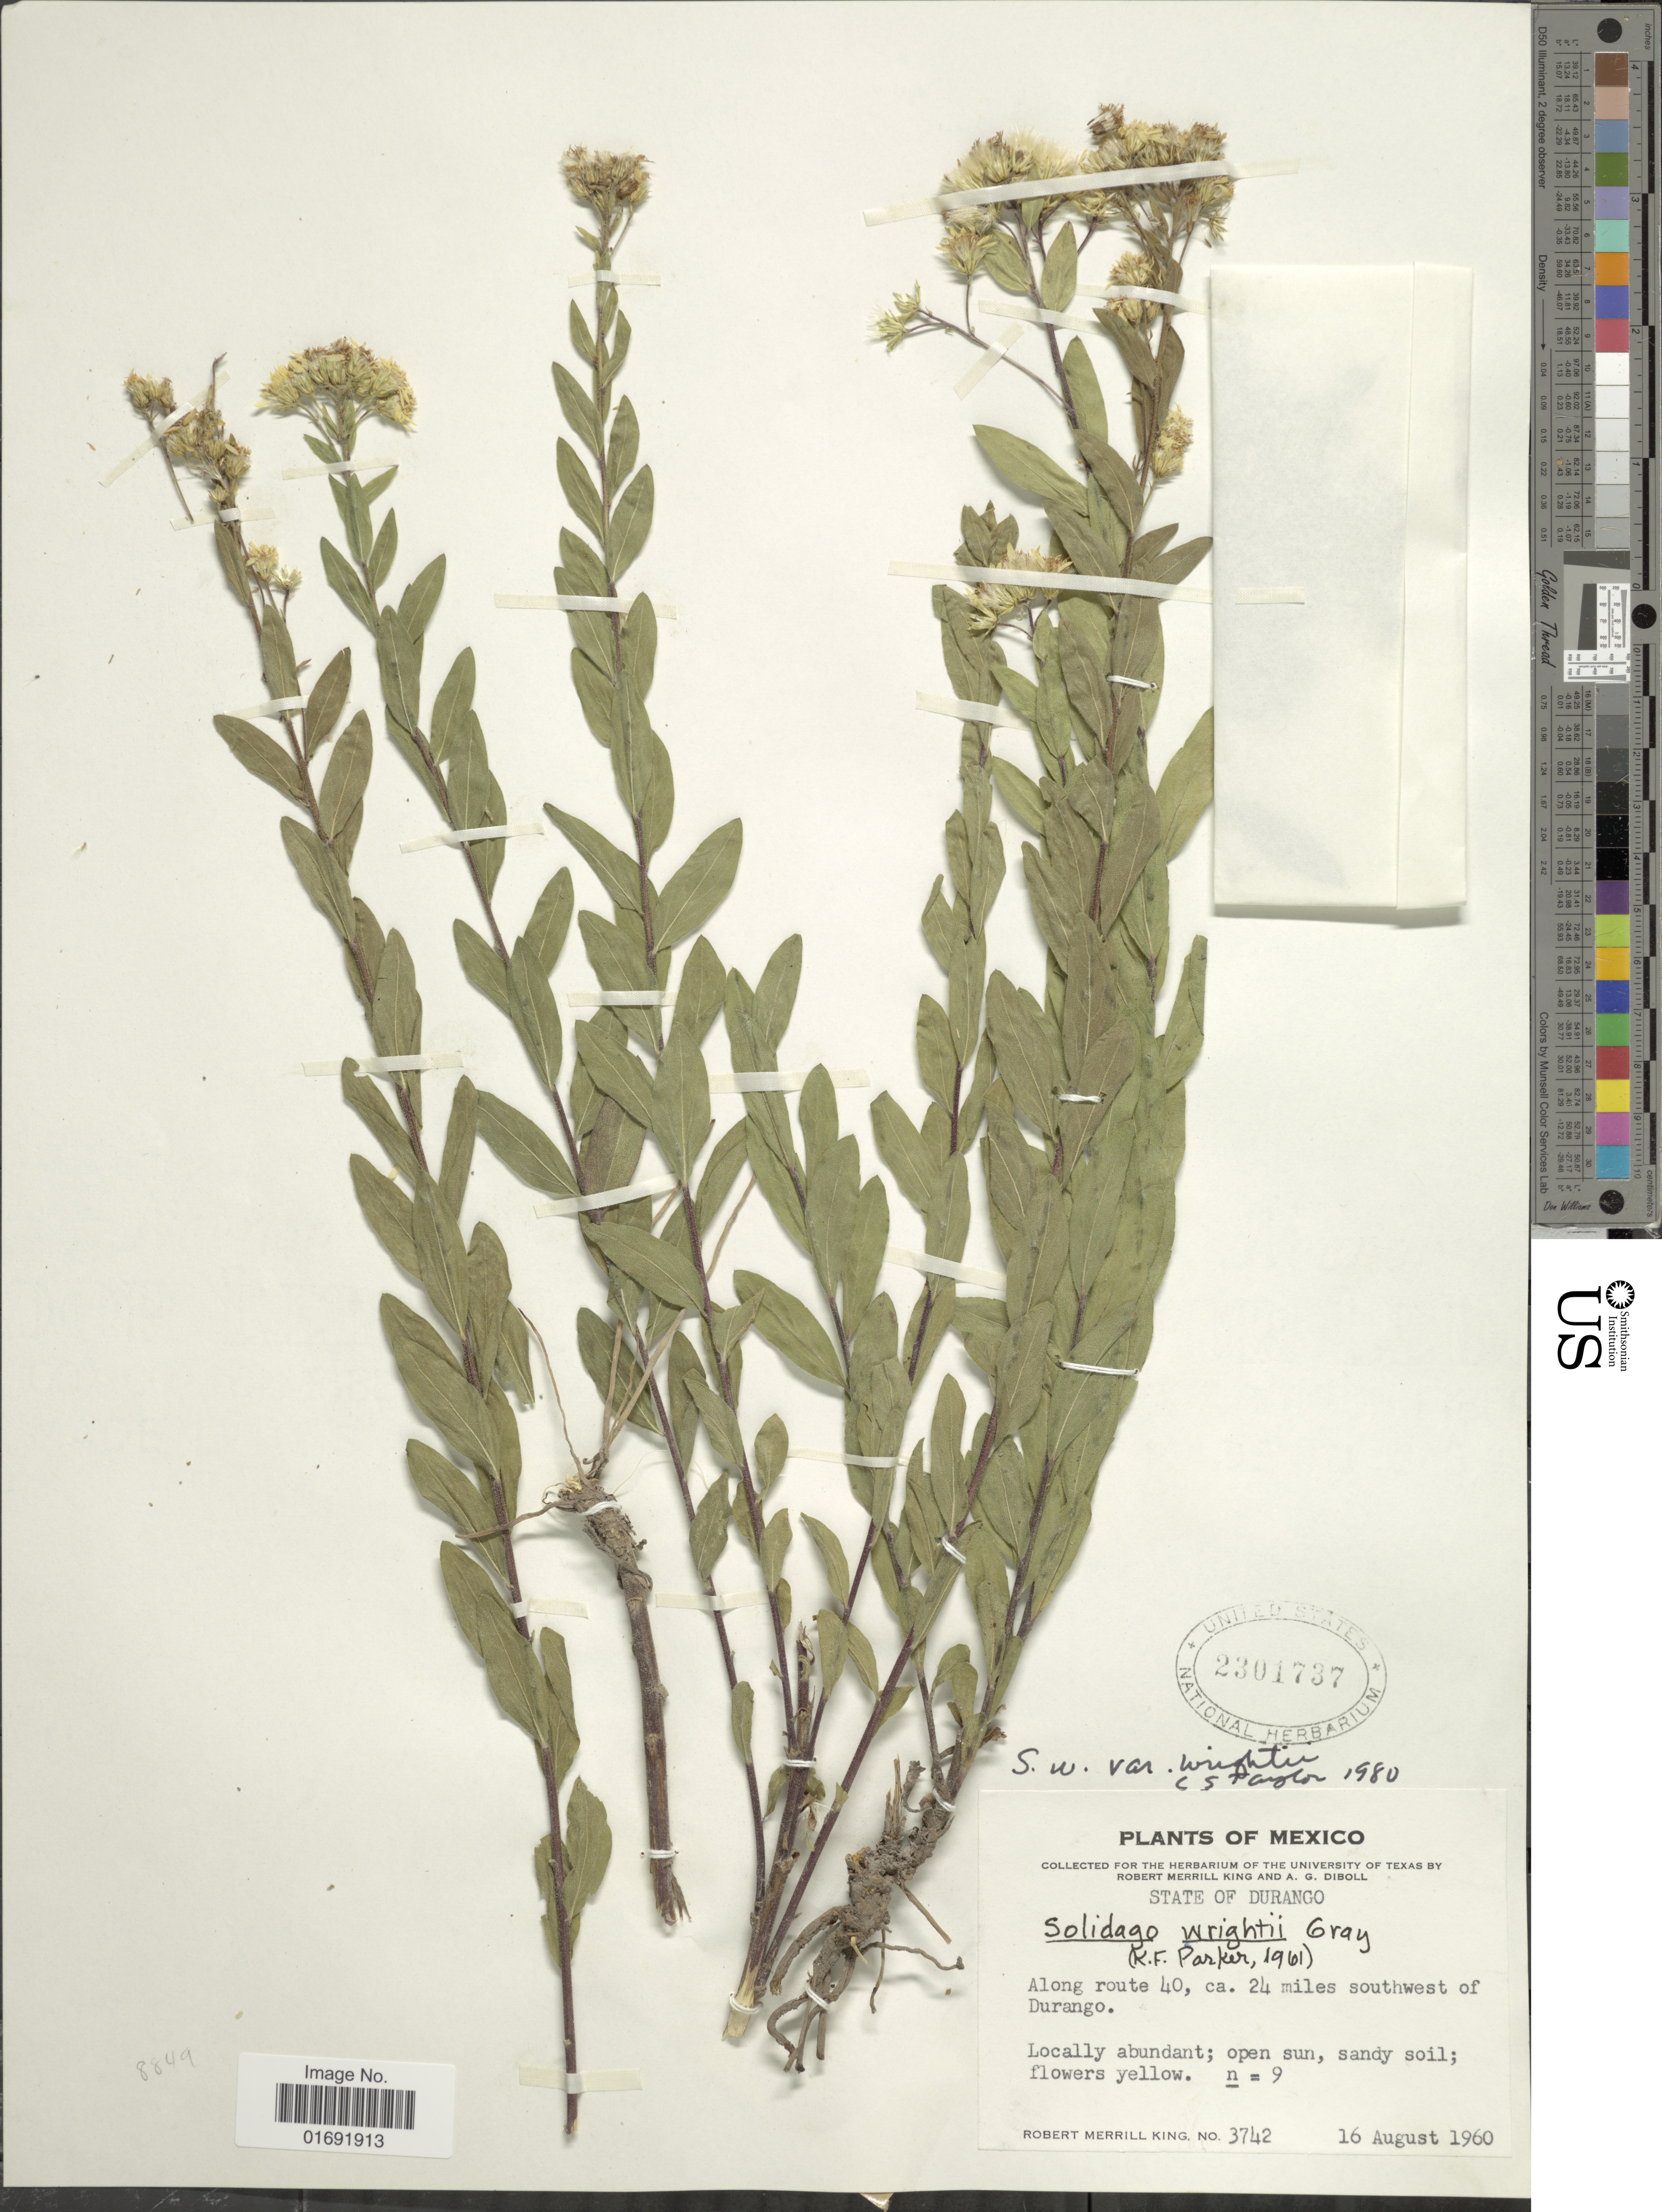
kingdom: Plantae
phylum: Tracheophyta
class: Magnoliopsida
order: Asterales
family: Asteraceae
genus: Solidago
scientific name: Solidago wrightii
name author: A. Gray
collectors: R. M. King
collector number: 3742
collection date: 1960-08-16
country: Mexico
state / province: Durango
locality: Along route 40, ca 24 miles southwest of Durango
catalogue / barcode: US 2301737